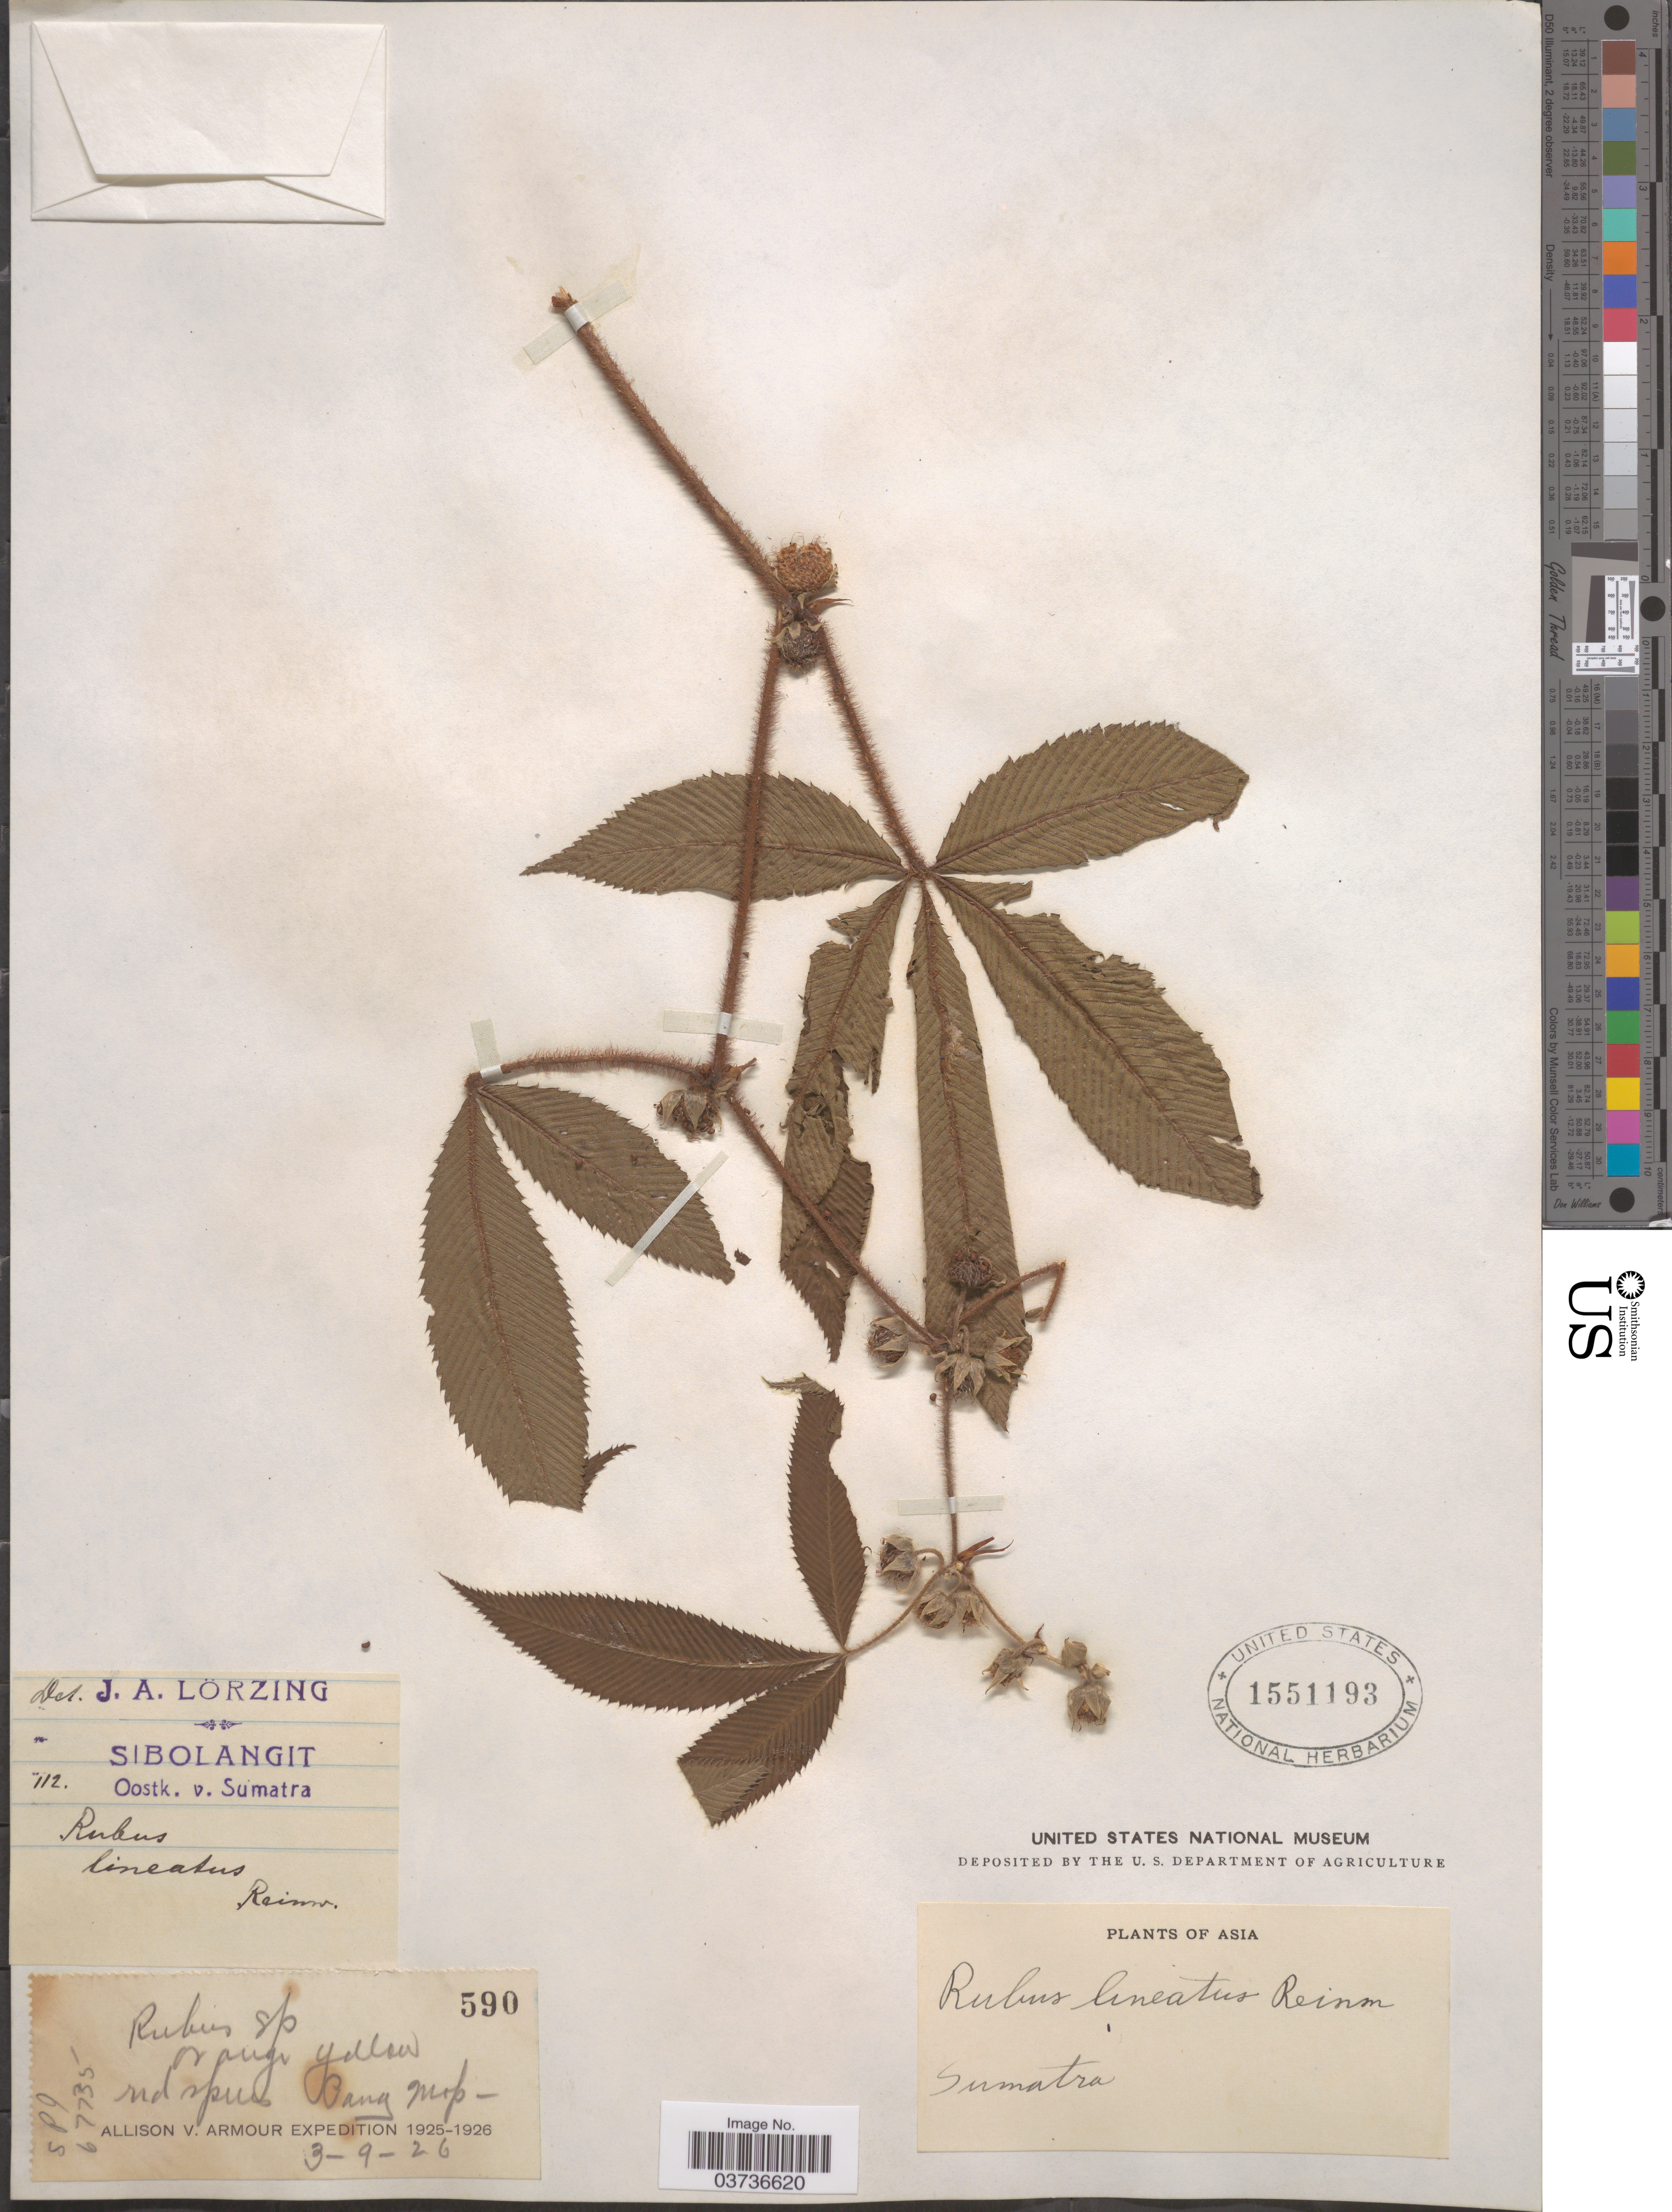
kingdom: Plantae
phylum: Tracheophyta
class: Magnoliopsida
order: Rosales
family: Rosaceae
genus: Rubus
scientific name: Rubus lineatus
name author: Reinw.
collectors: Allison V. Armour Expedition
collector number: SP967735?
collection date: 1926-09-03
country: Indonesia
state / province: Sumatra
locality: Sibolangit. Oostk. v. Sumatra.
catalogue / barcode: US 1551193